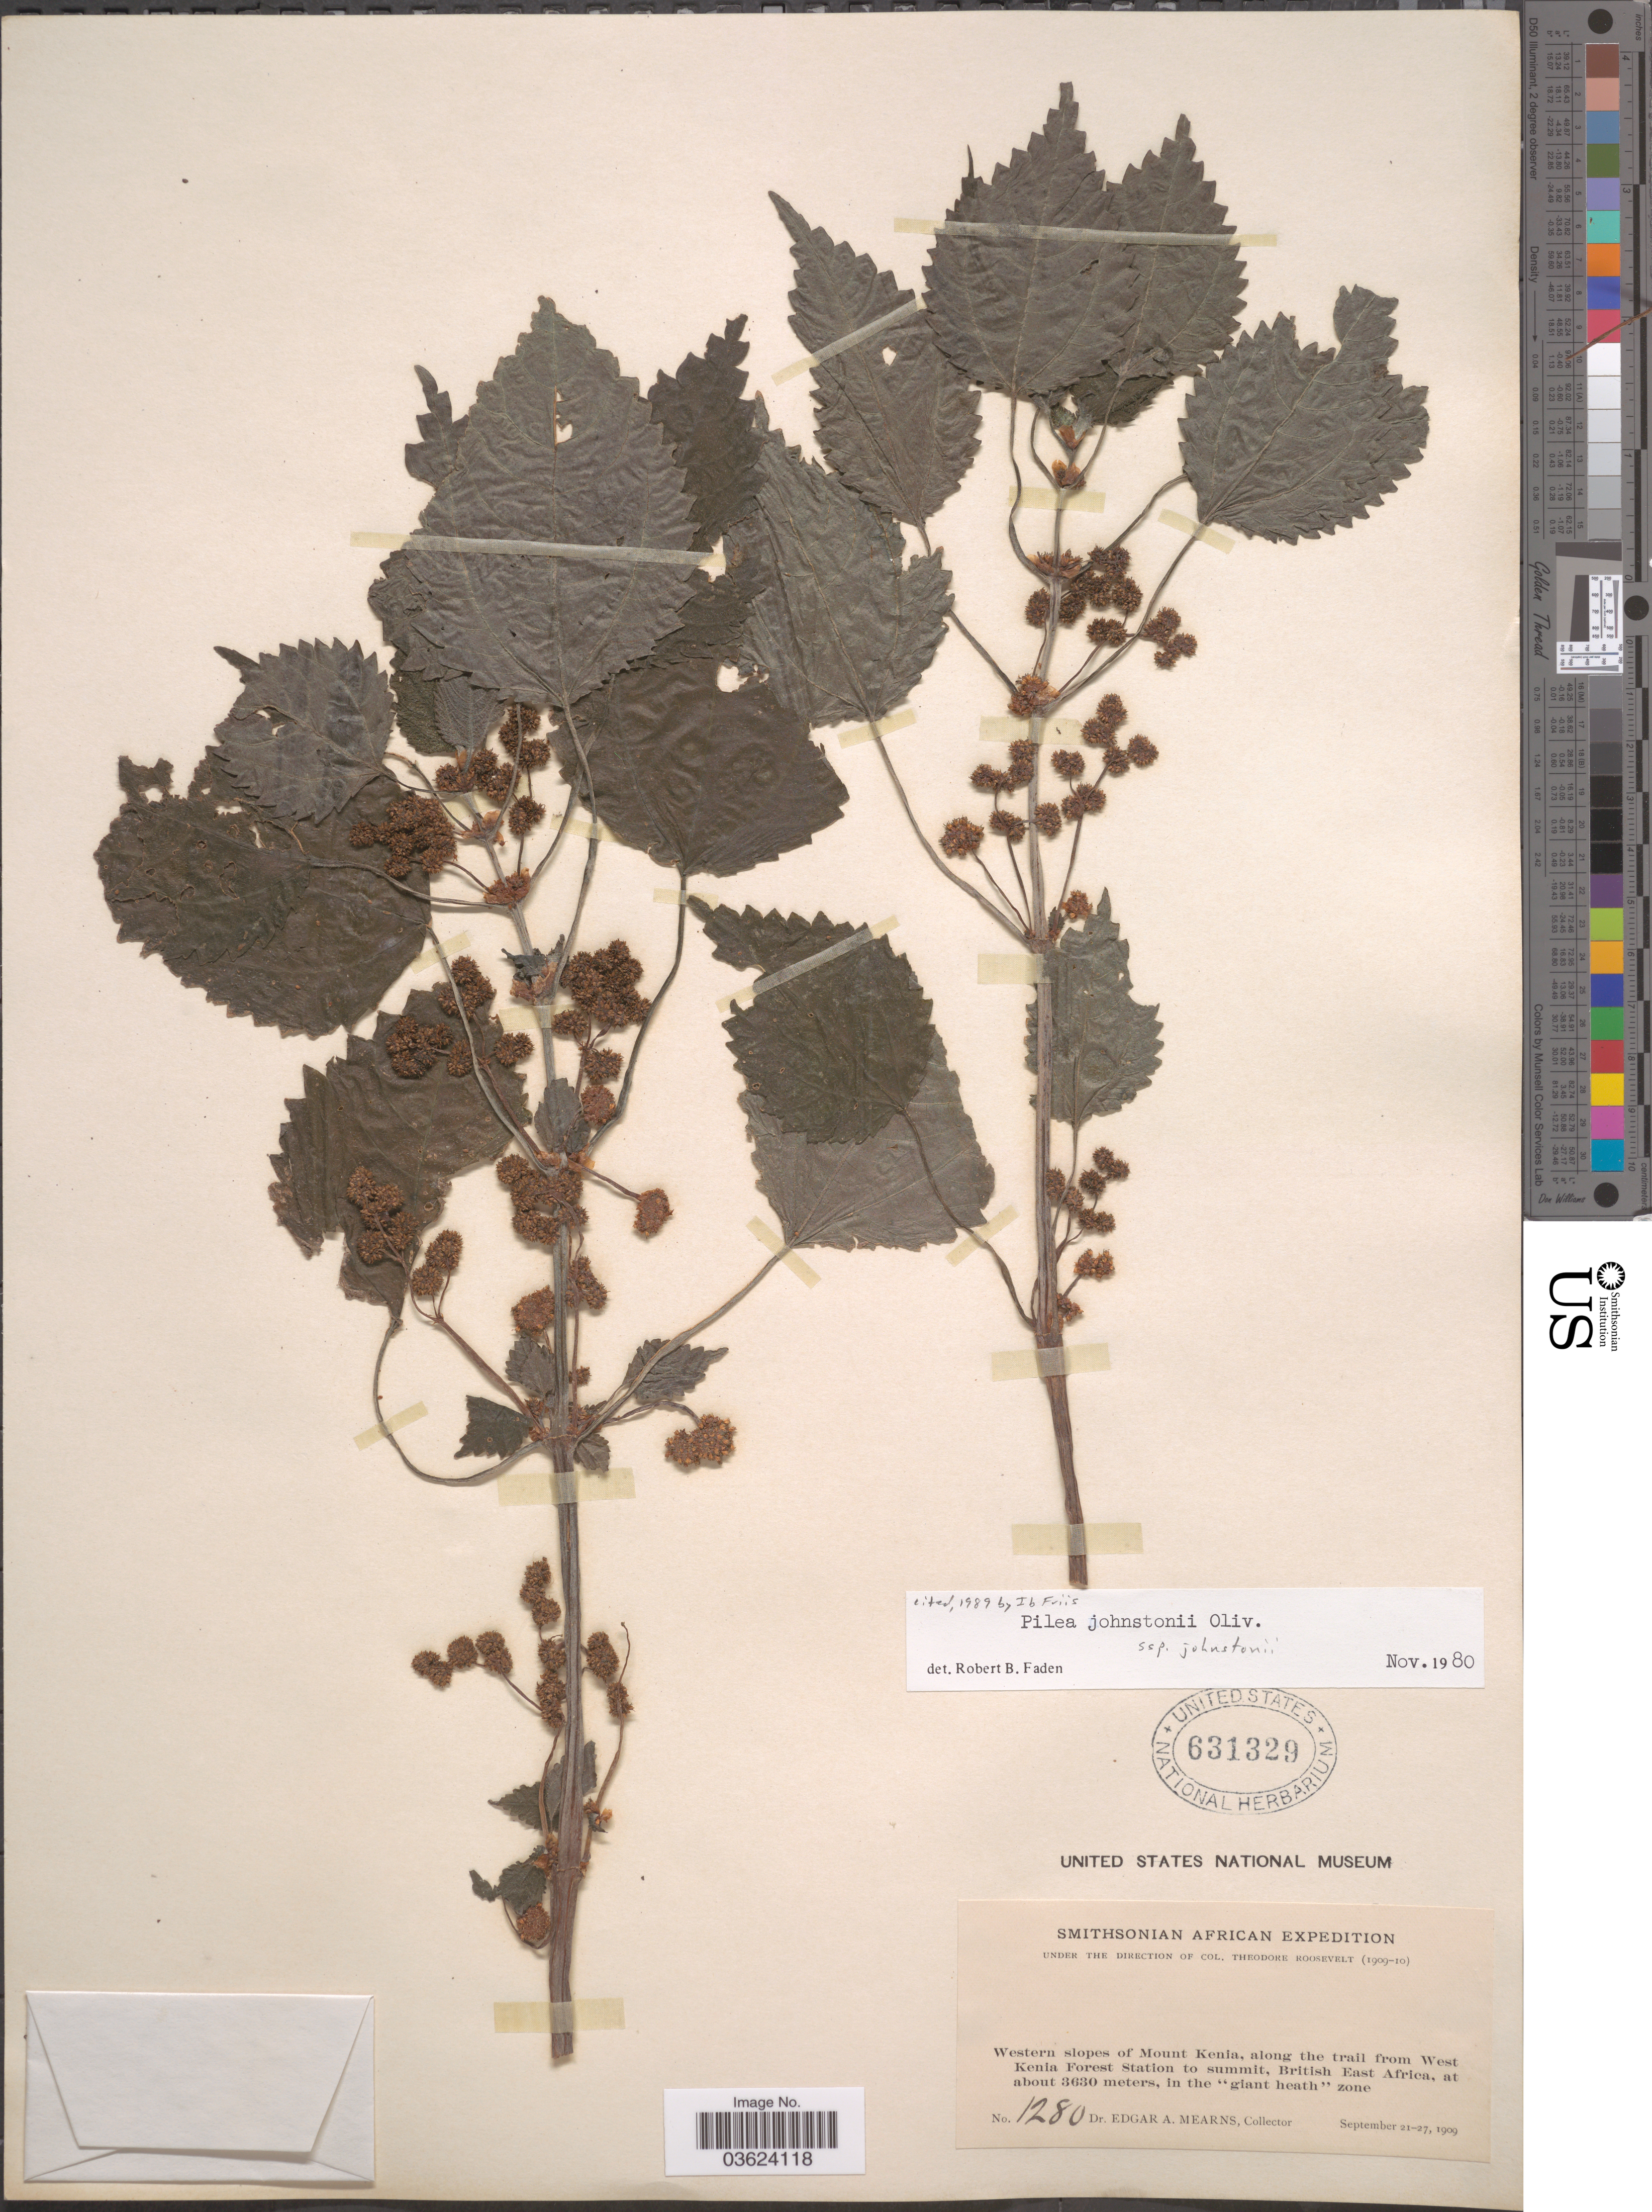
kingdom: Plantae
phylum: Tracheophyta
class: Magnoliopsida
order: Rosales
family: Urticaceae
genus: Pilea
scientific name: Pilea johnstonii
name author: Oliv.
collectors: E. A. Mearns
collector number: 1280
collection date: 1909-09-21/1909-09-27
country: Kenya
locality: Western slopes of Mount Kenia, along the trail from West Kenia Forest Station to summit, British East Africa, in the "giant heath" zone.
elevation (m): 3630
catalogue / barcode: US 631329